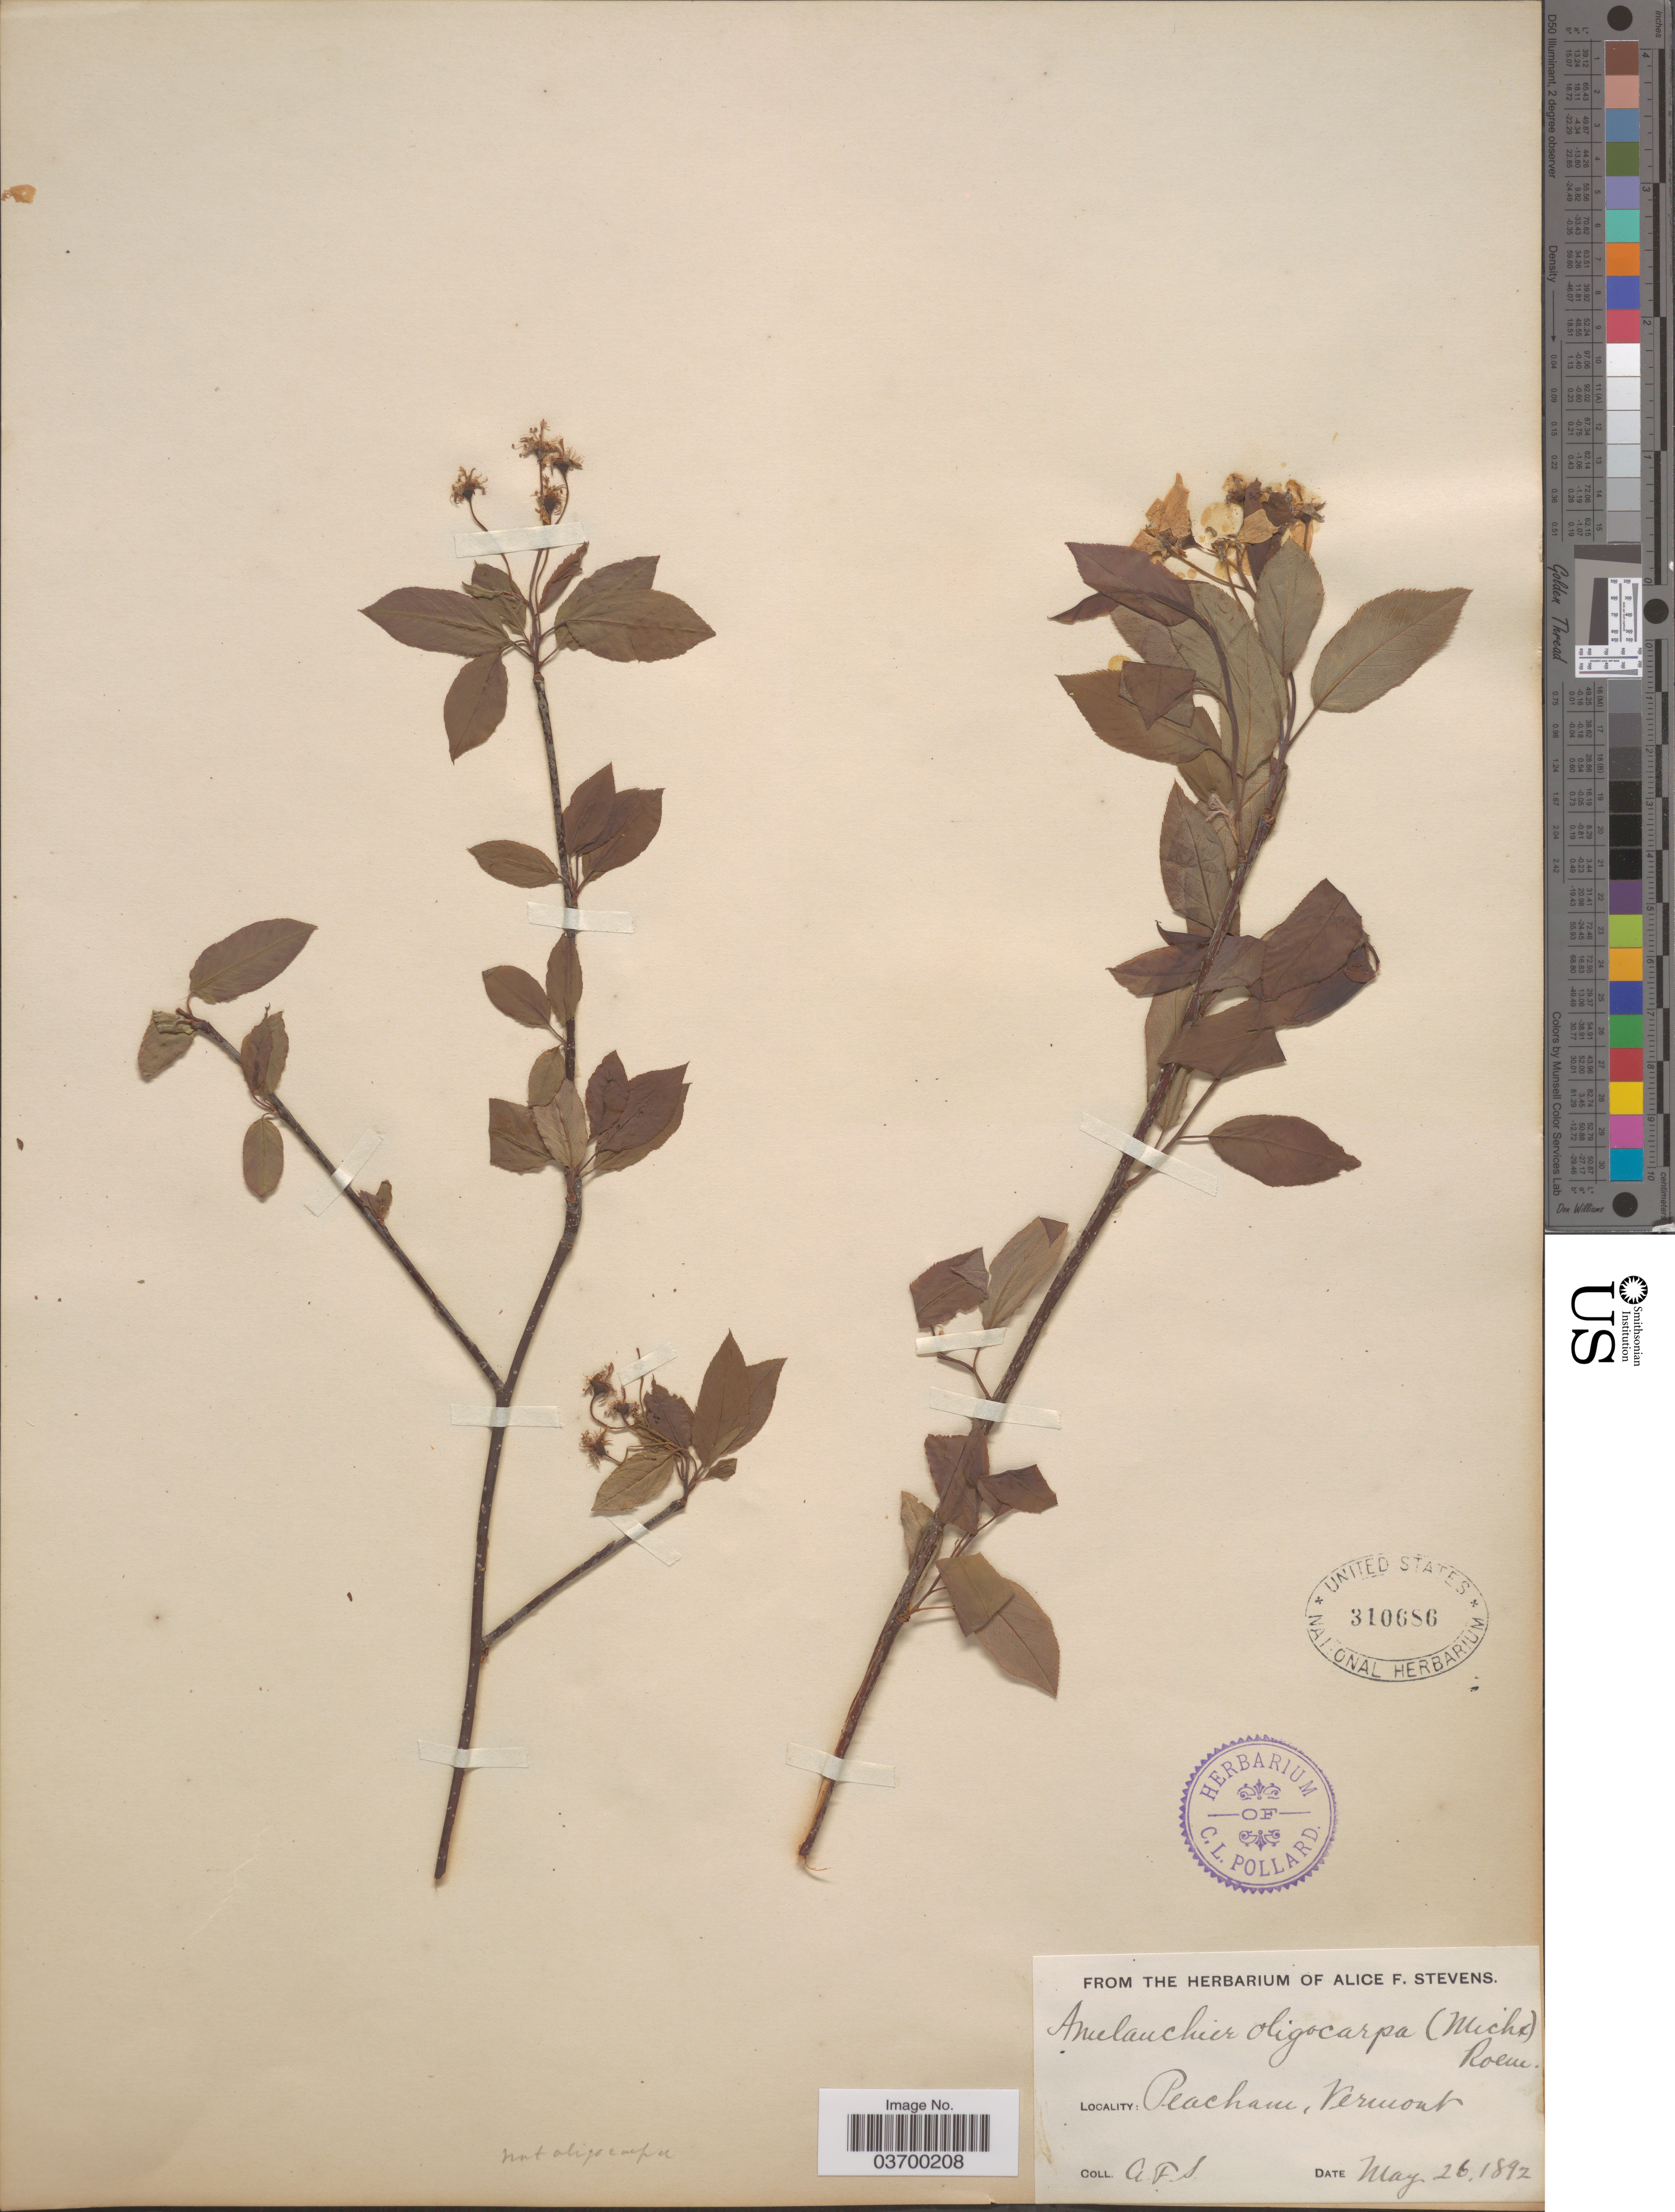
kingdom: Plantae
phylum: Tracheophyta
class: Magnoliopsida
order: Rosales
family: Rosaceae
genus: Amelanchier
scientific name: Amelanchier bartramiana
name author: (Tausch) M. Roem.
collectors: A. Stevens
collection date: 1892-05-26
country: United States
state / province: Vermont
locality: Peacham.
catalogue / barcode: US 310686